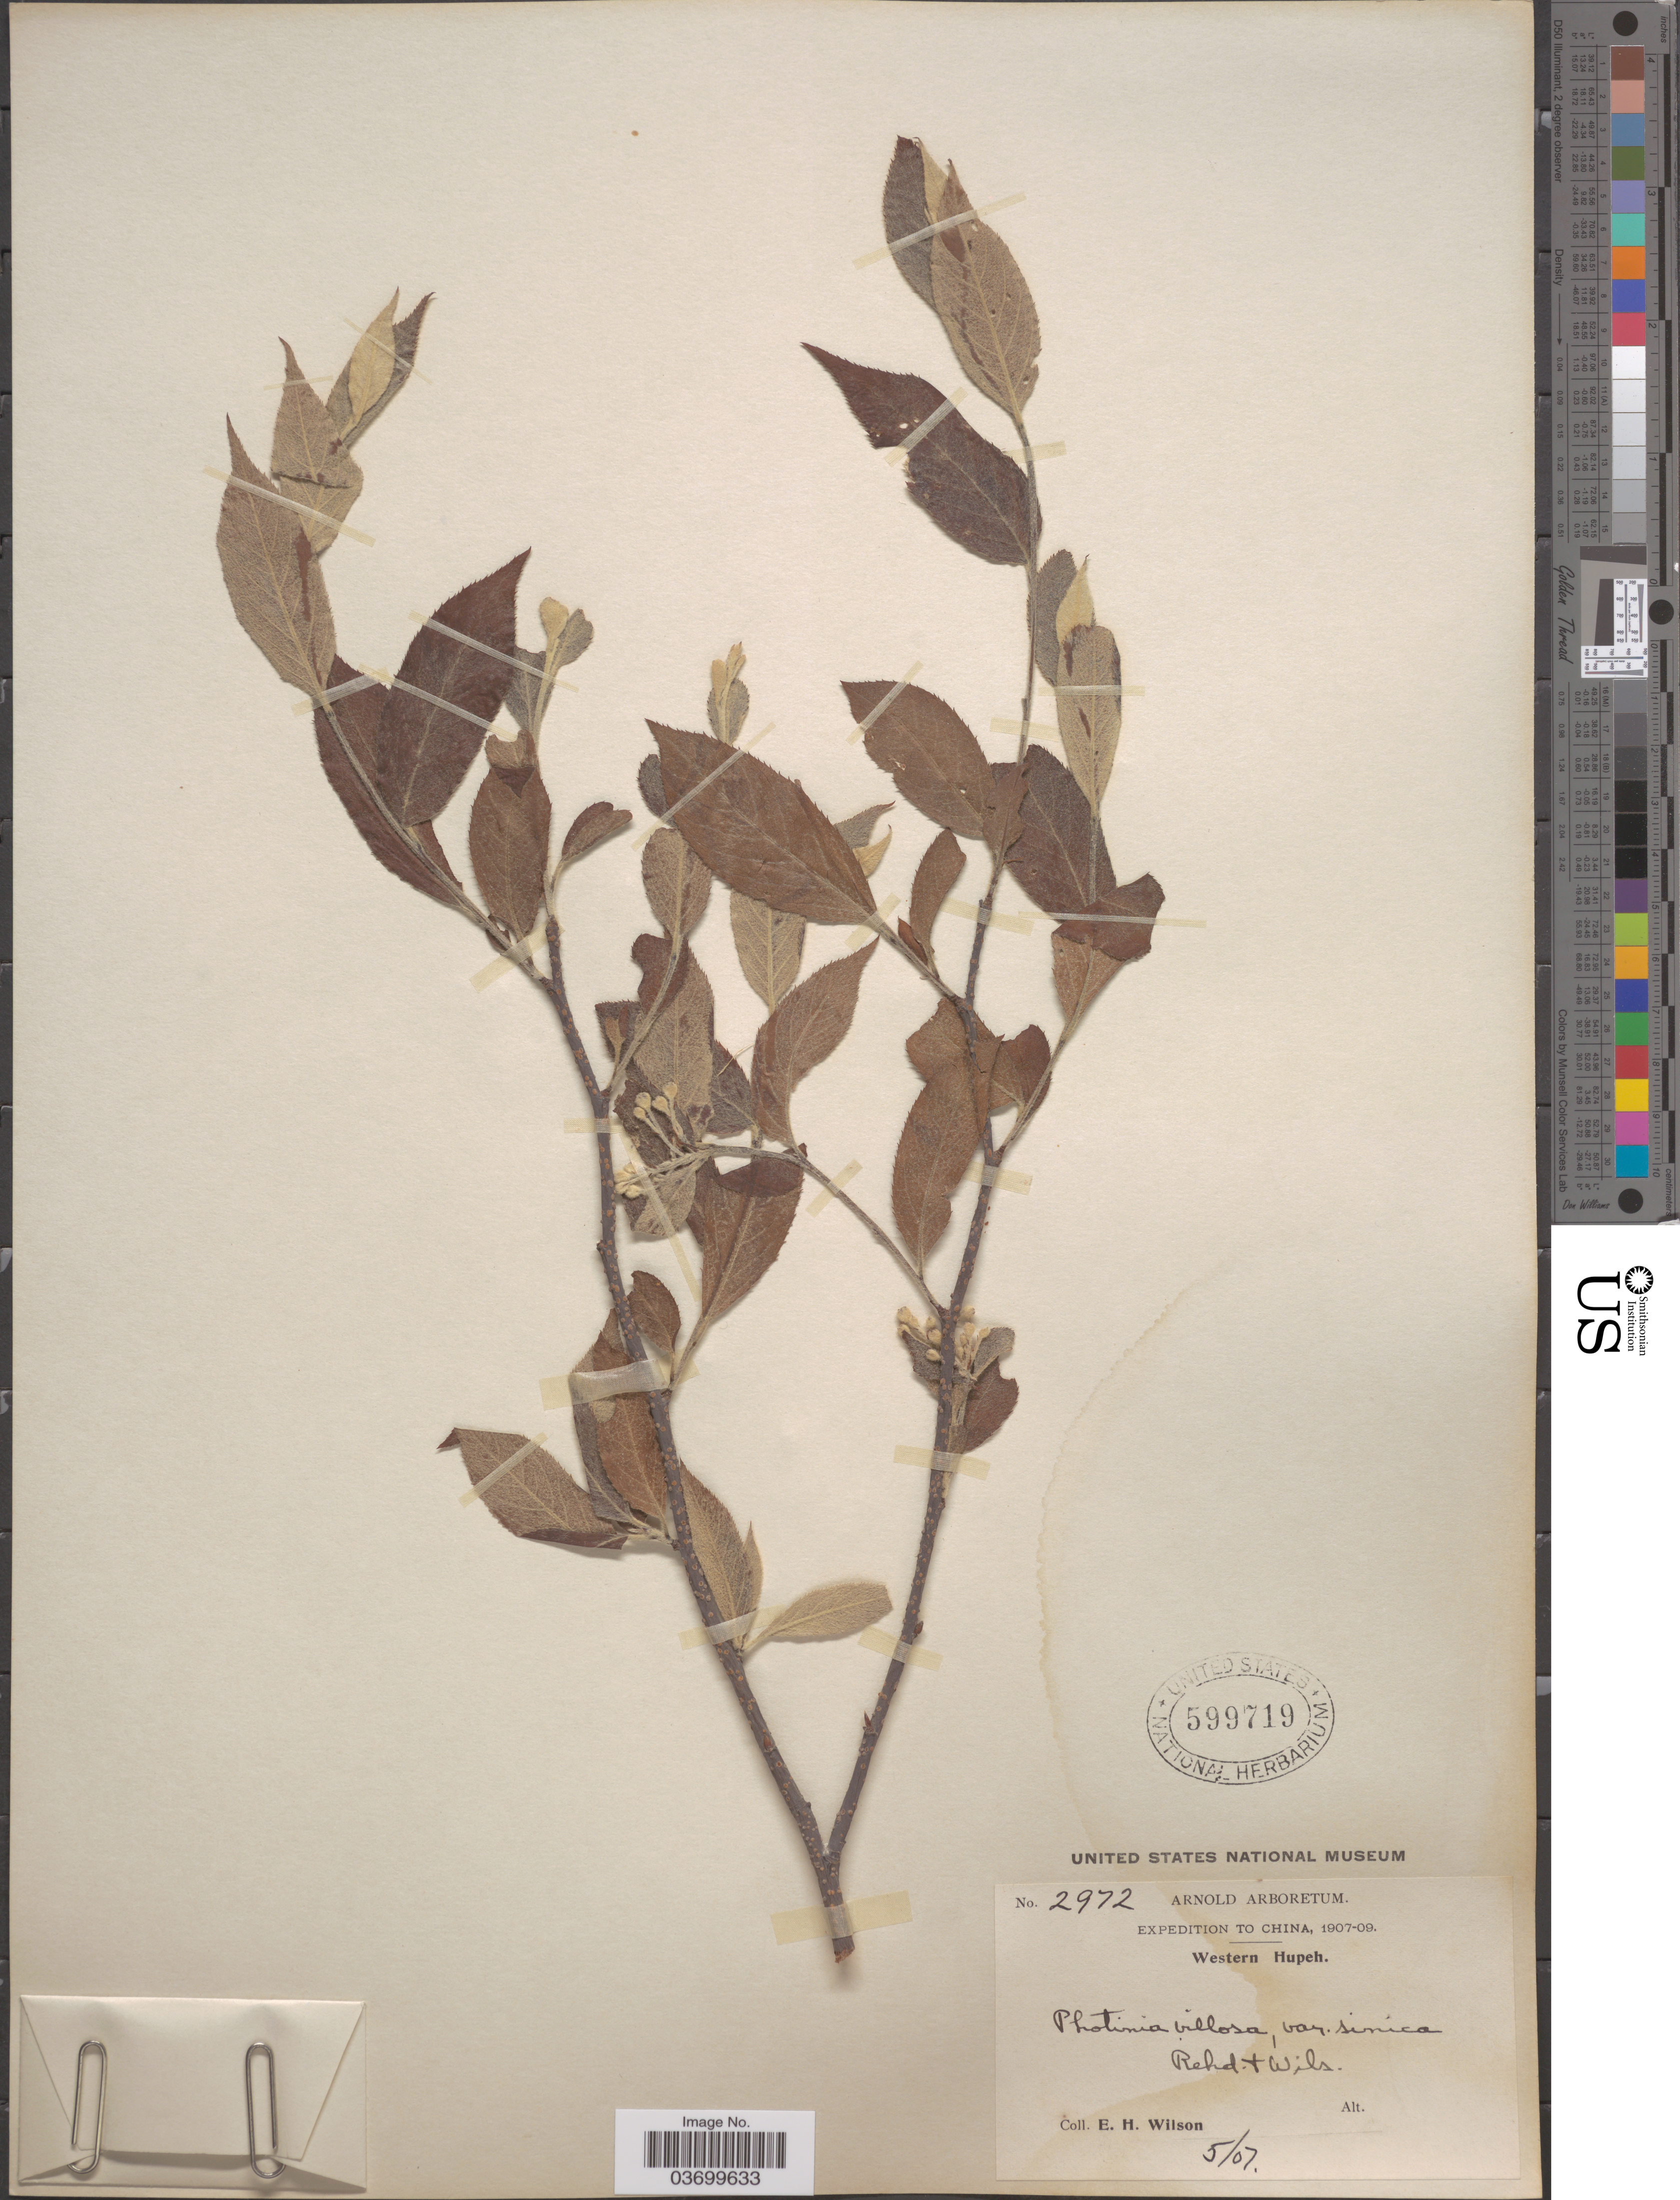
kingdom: Plantae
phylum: Tracheophyta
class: Magnoliopsida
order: Rosales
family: Rosaceae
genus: Photinia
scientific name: Photinia villosa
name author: (DC.) Thunb.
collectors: E. Wilson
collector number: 2972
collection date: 1907-05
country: China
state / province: Hubei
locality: Western Hupeh.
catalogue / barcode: US 599719